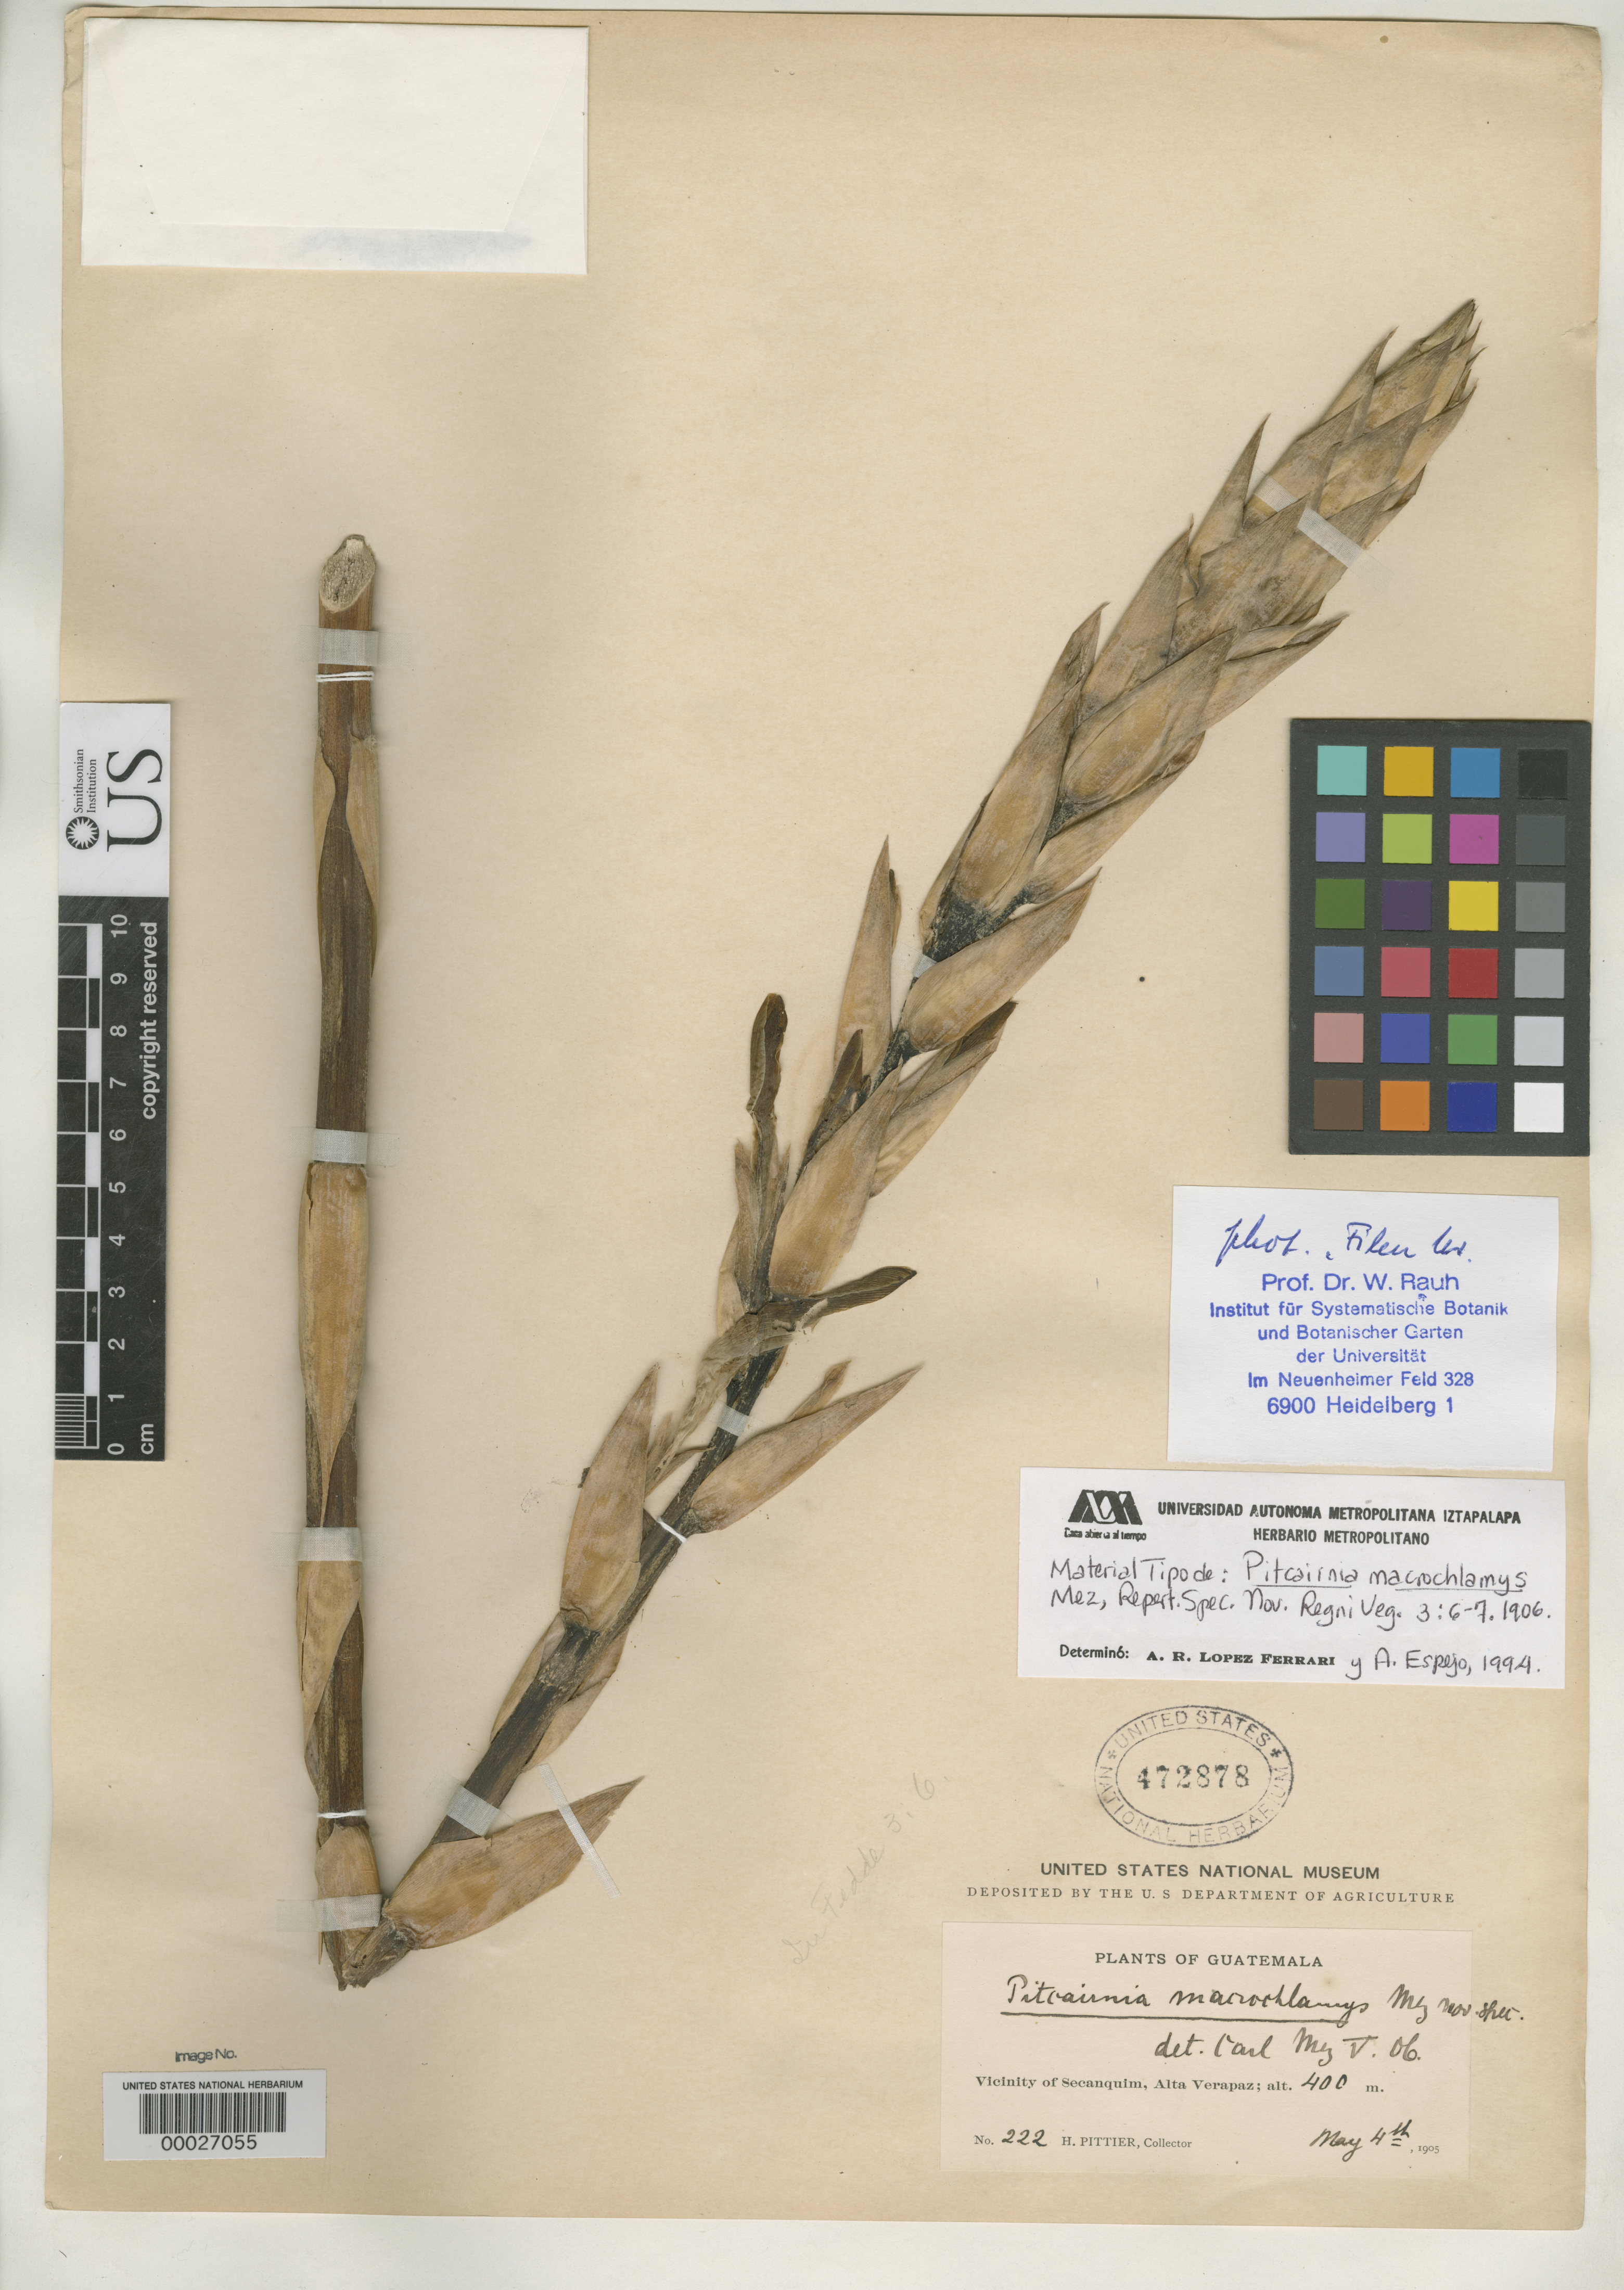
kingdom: Plantae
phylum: Tracheophyta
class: Liliopsida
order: Poales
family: Bromeliaceae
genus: Pitcairnia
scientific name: Pitcairnia macrochlamys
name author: Mez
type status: Holotype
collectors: H. F. Pittier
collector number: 222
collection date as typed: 04 May 1905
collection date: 1905-05-04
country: Guatemala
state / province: Alta Verapaz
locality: Near Secanquim.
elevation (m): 400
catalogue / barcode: US 472878